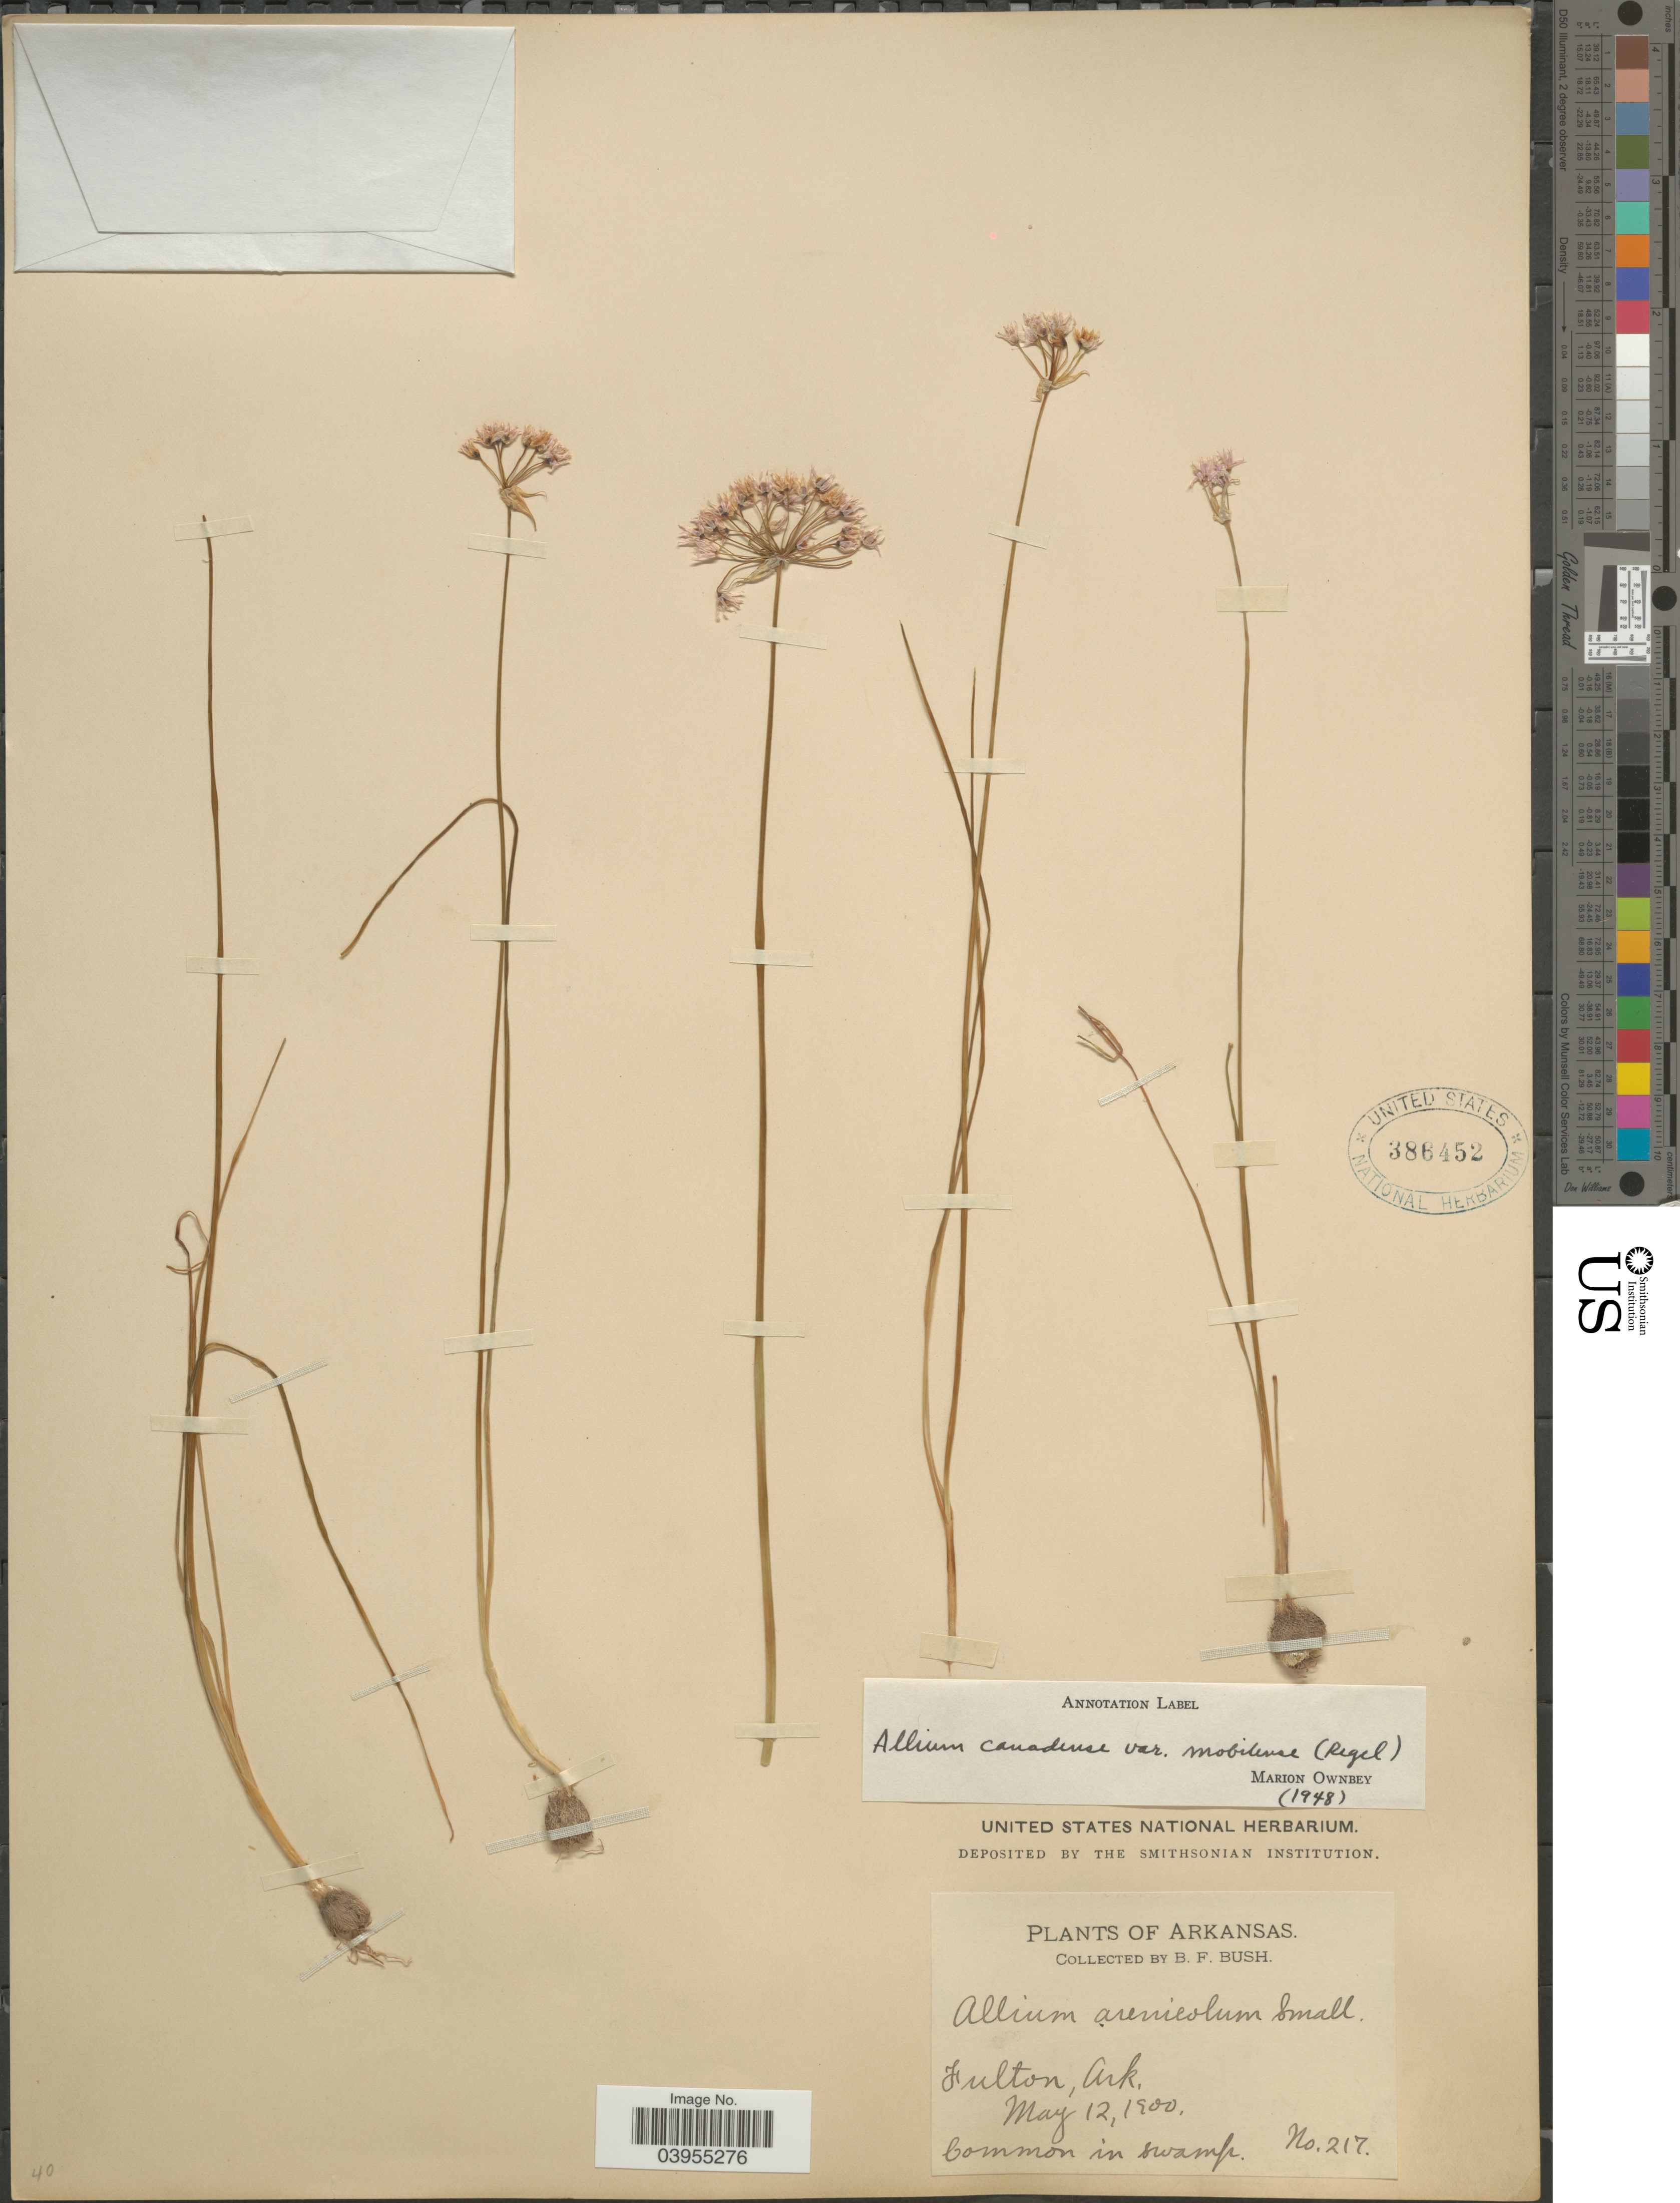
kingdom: Plantae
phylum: Tracheophyta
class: Liliopsida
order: Asparagales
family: Amaryllidaceae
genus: Allium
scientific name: Allium canadense var. mobilense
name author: (Regel) Traub & Ownbey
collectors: B. F. Bush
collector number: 217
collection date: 1900-05-12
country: United States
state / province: Arkansas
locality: Fulton.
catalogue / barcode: US 386452